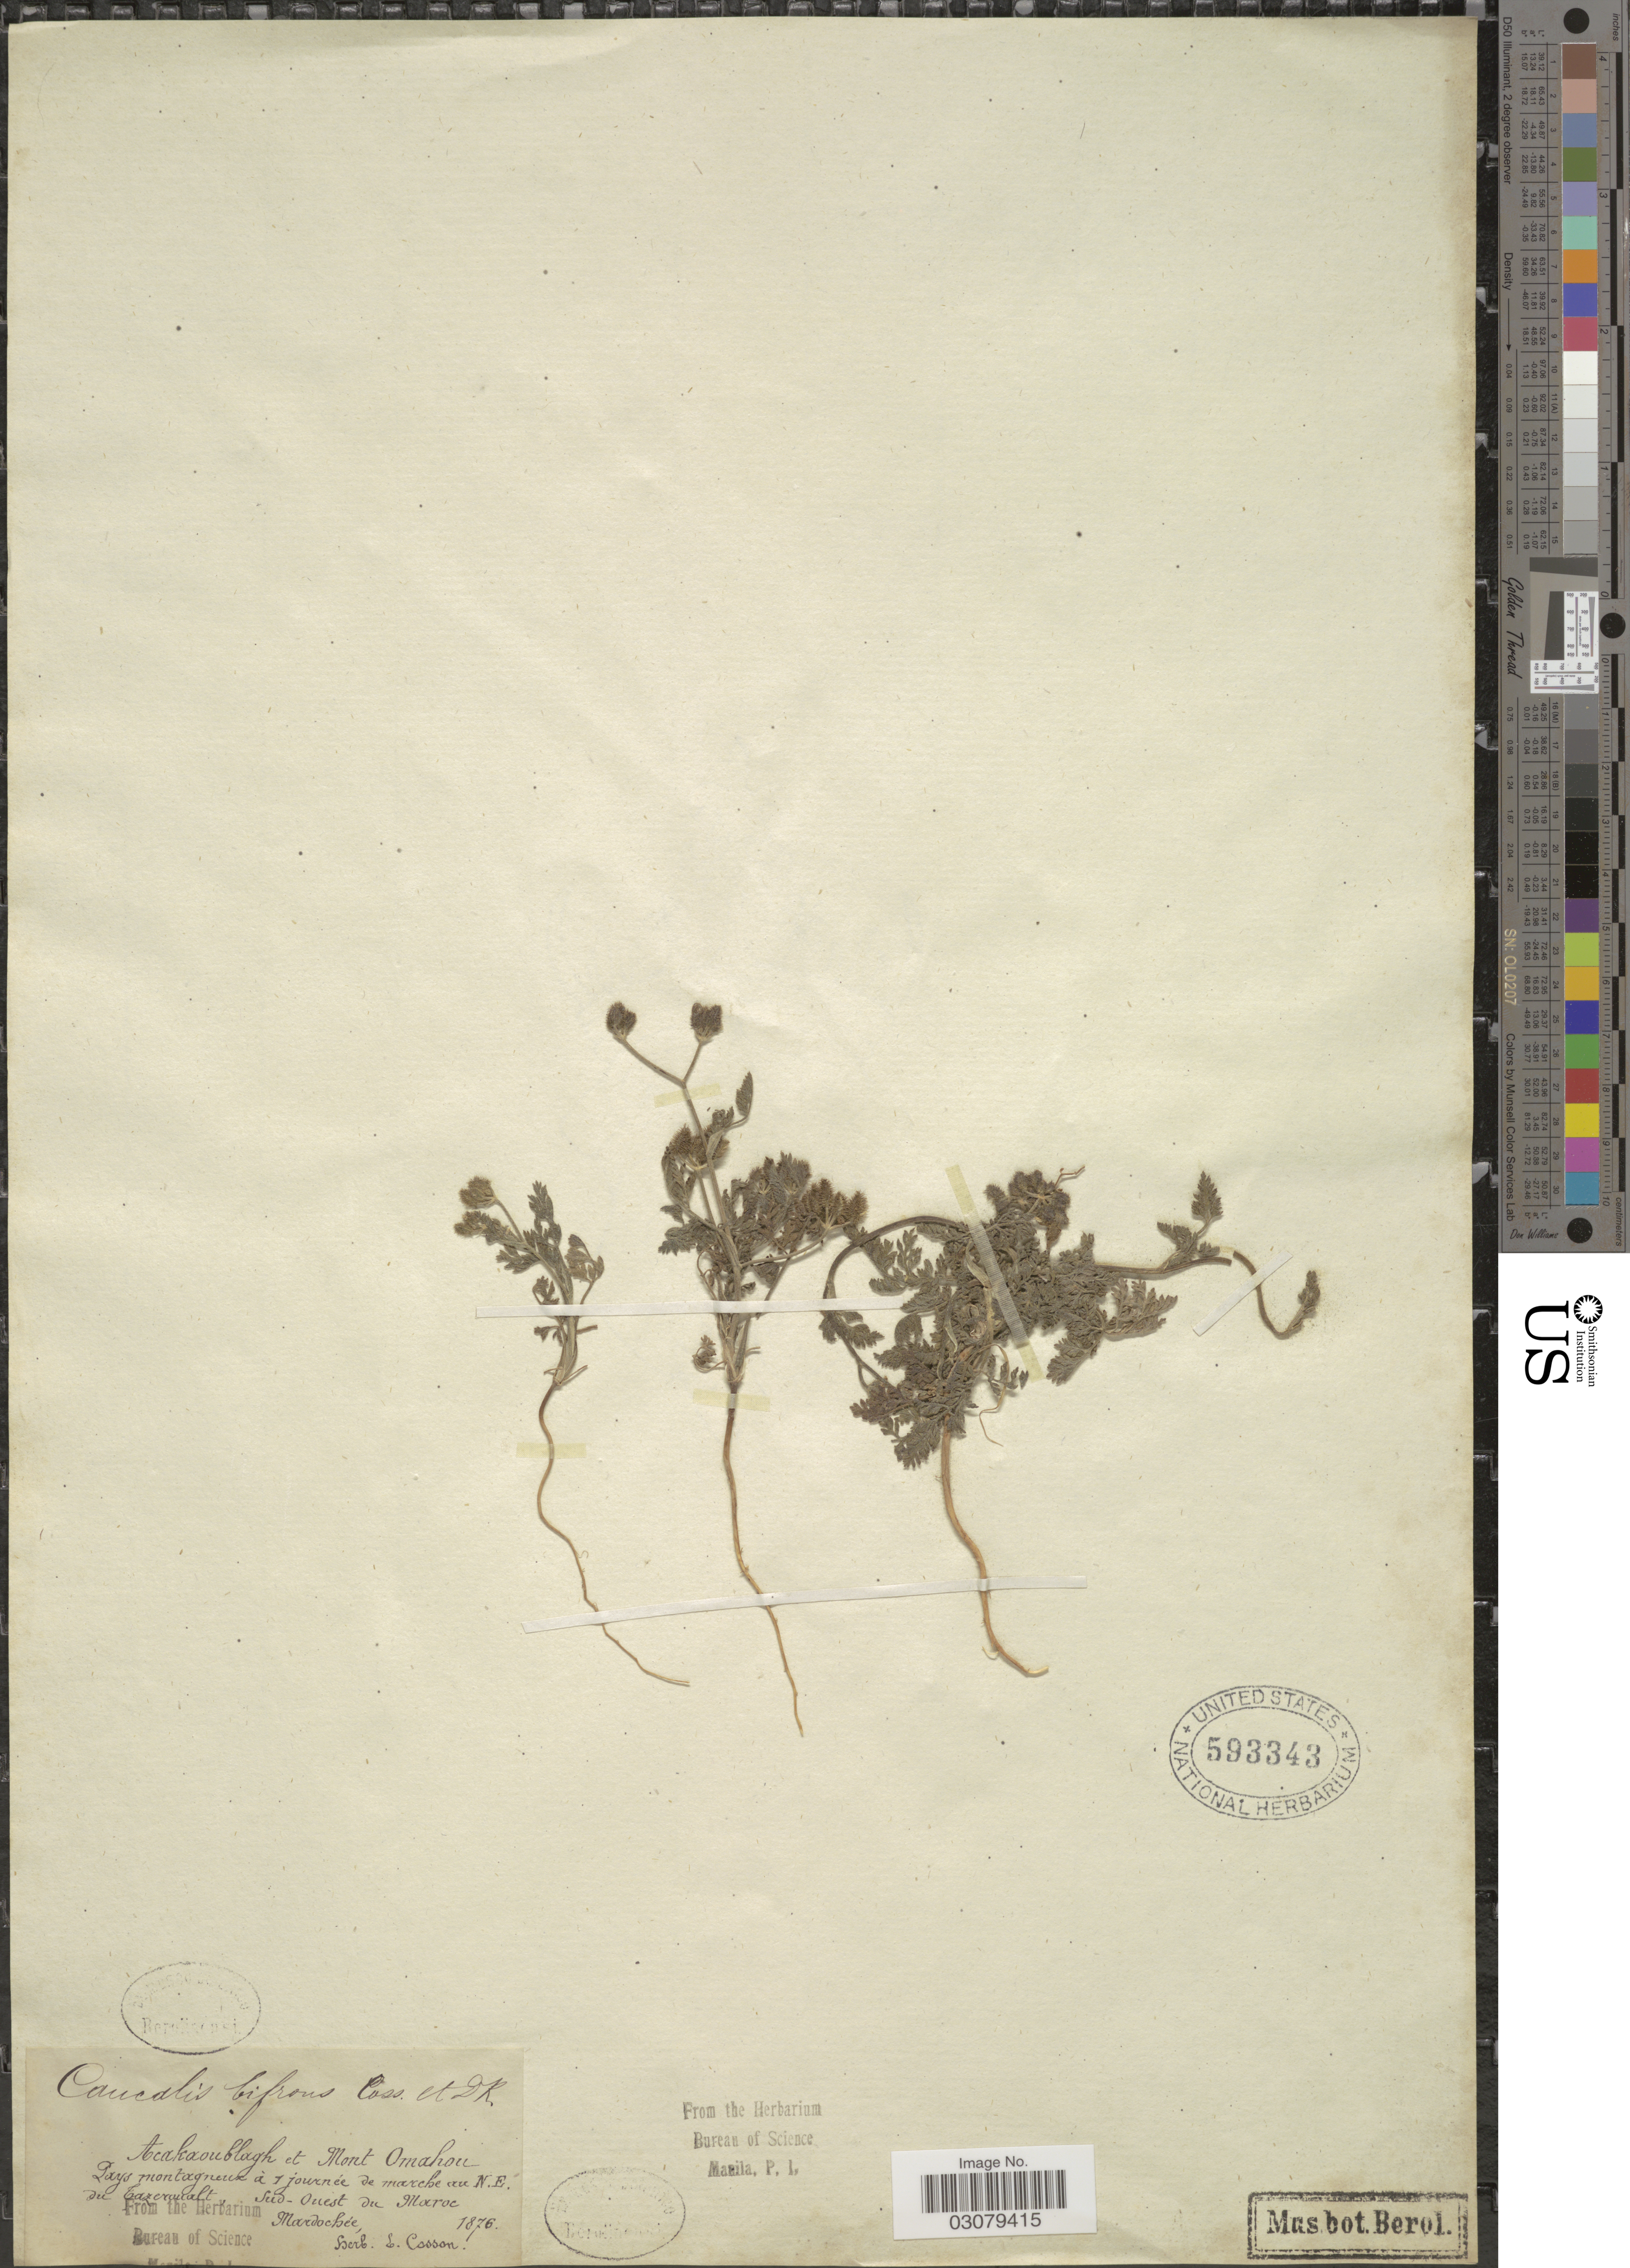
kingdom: Plantae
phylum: Tracheophyta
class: Magnoliopsida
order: Apiales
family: Apiaceae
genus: Torilis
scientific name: Torilis bifrons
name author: (Pomel) Jafri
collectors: Mardochee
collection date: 1876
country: Morocco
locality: Acakaoublagh et Mont Omahou, Pays montagneux à 1 journée de marche au N.E. du Tazeroualt, Sud-Ouest du Maroc.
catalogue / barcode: US 593343